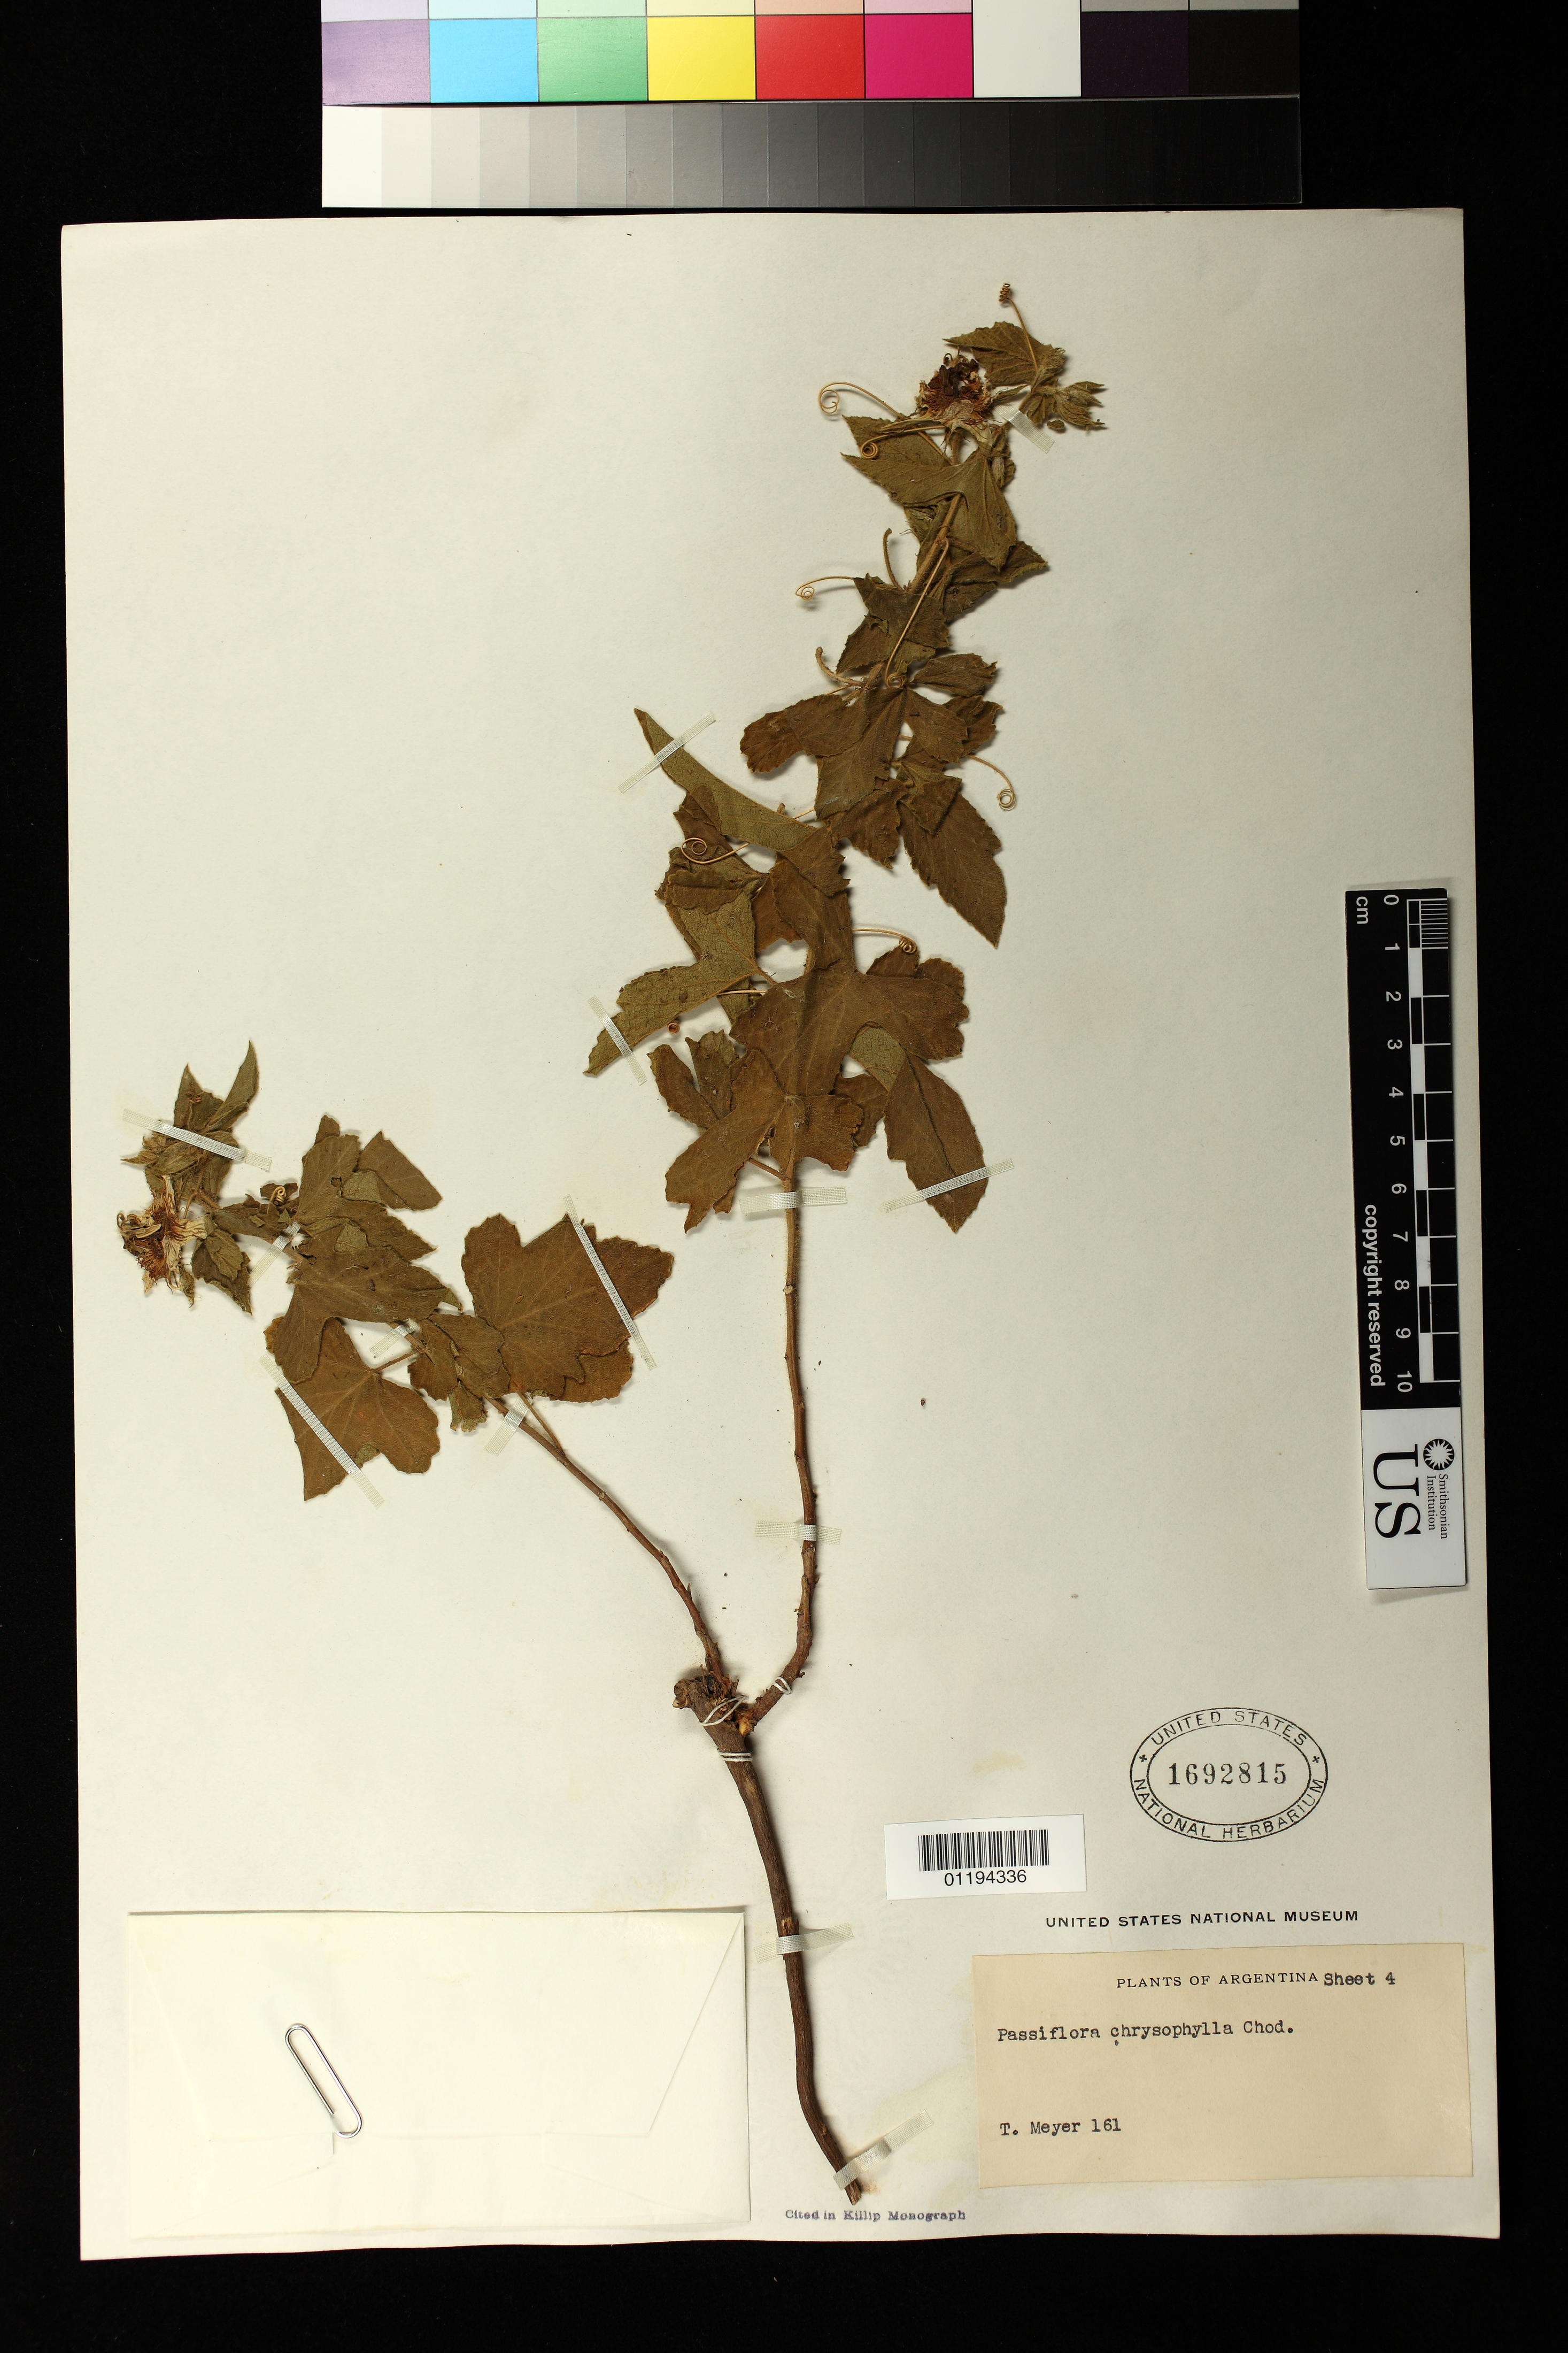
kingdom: Plantae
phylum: Tracheophyta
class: Magnoliopsida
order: Malpighiales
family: Passifloraceae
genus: Passiflora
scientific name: Passiflora chrysophylla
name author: Chodat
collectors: T. Meyer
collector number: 161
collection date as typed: Dec 1936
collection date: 1936-12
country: Argentina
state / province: Chaco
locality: Fontana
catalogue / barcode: US 1692815